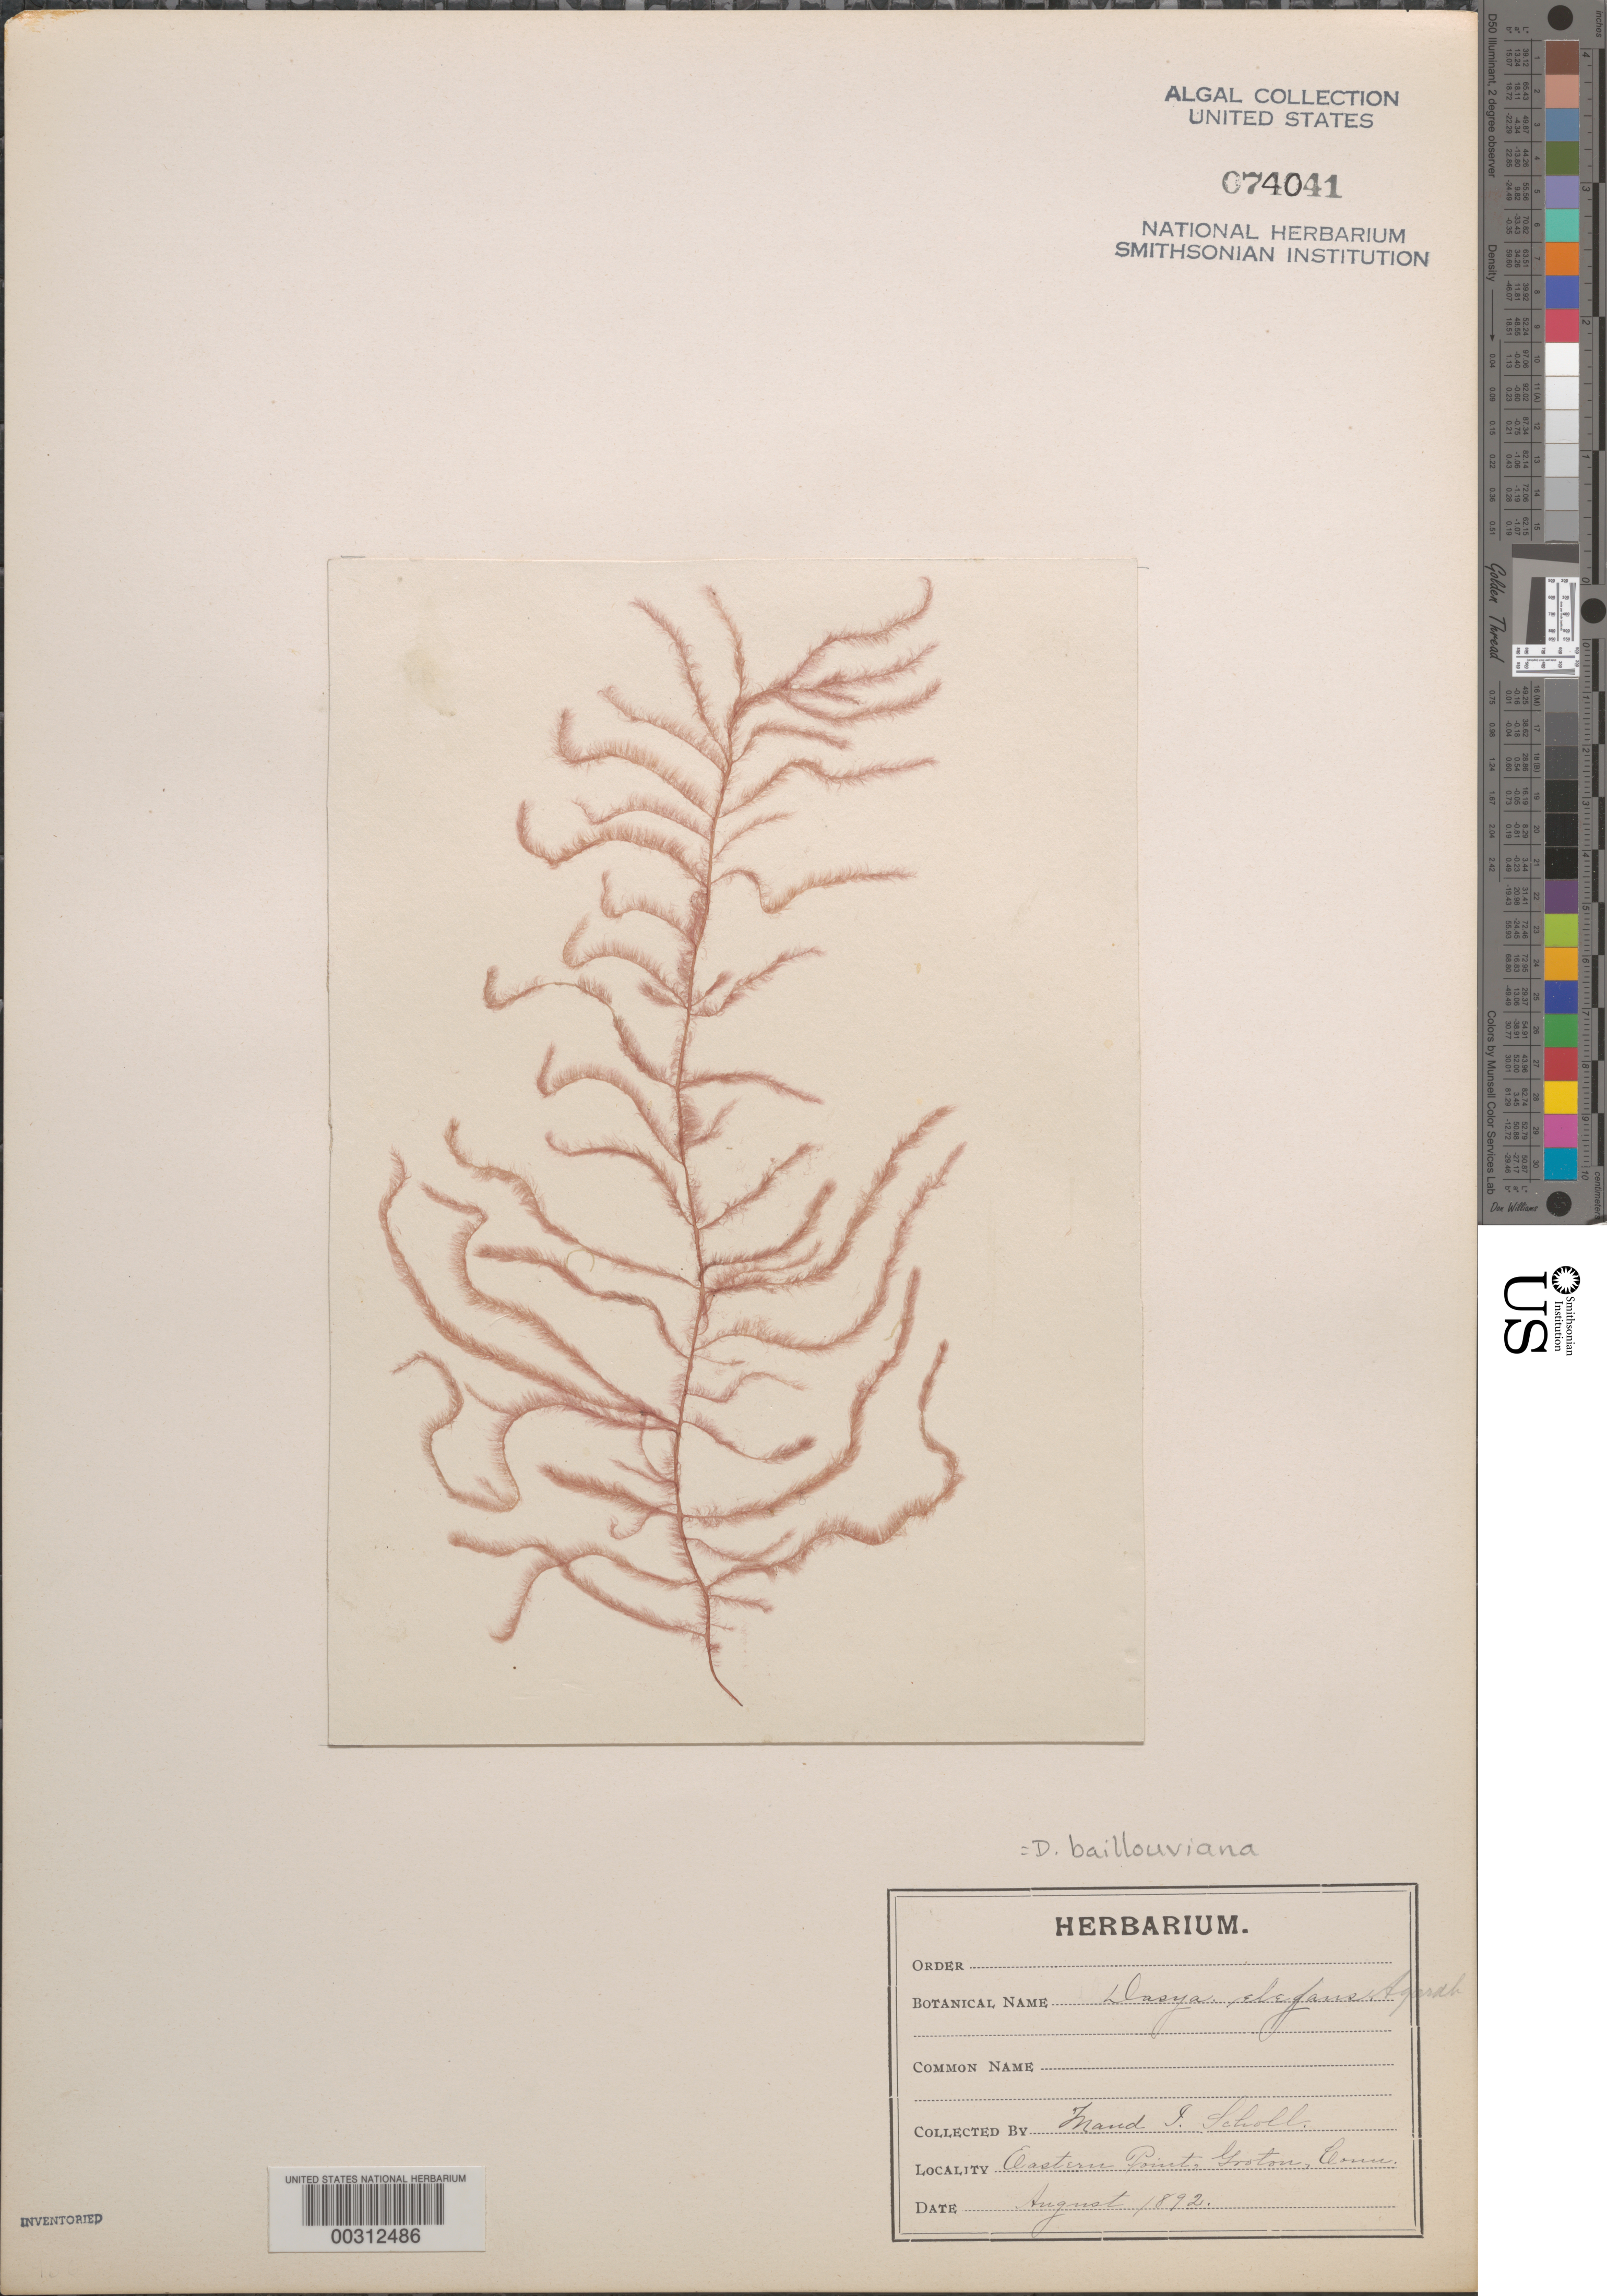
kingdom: Plantae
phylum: Rhodophyta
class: Florideophyceae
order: Ceramiales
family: Dasyaceae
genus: Dasya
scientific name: Dasya pedicellata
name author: (C. Agardh) C. Agardh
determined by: Algae name updating Project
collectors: M. Scholl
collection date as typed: Aug 1892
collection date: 1892-08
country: United States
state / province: Connecticut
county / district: New London County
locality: Eastern Point, Groton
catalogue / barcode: US 74041